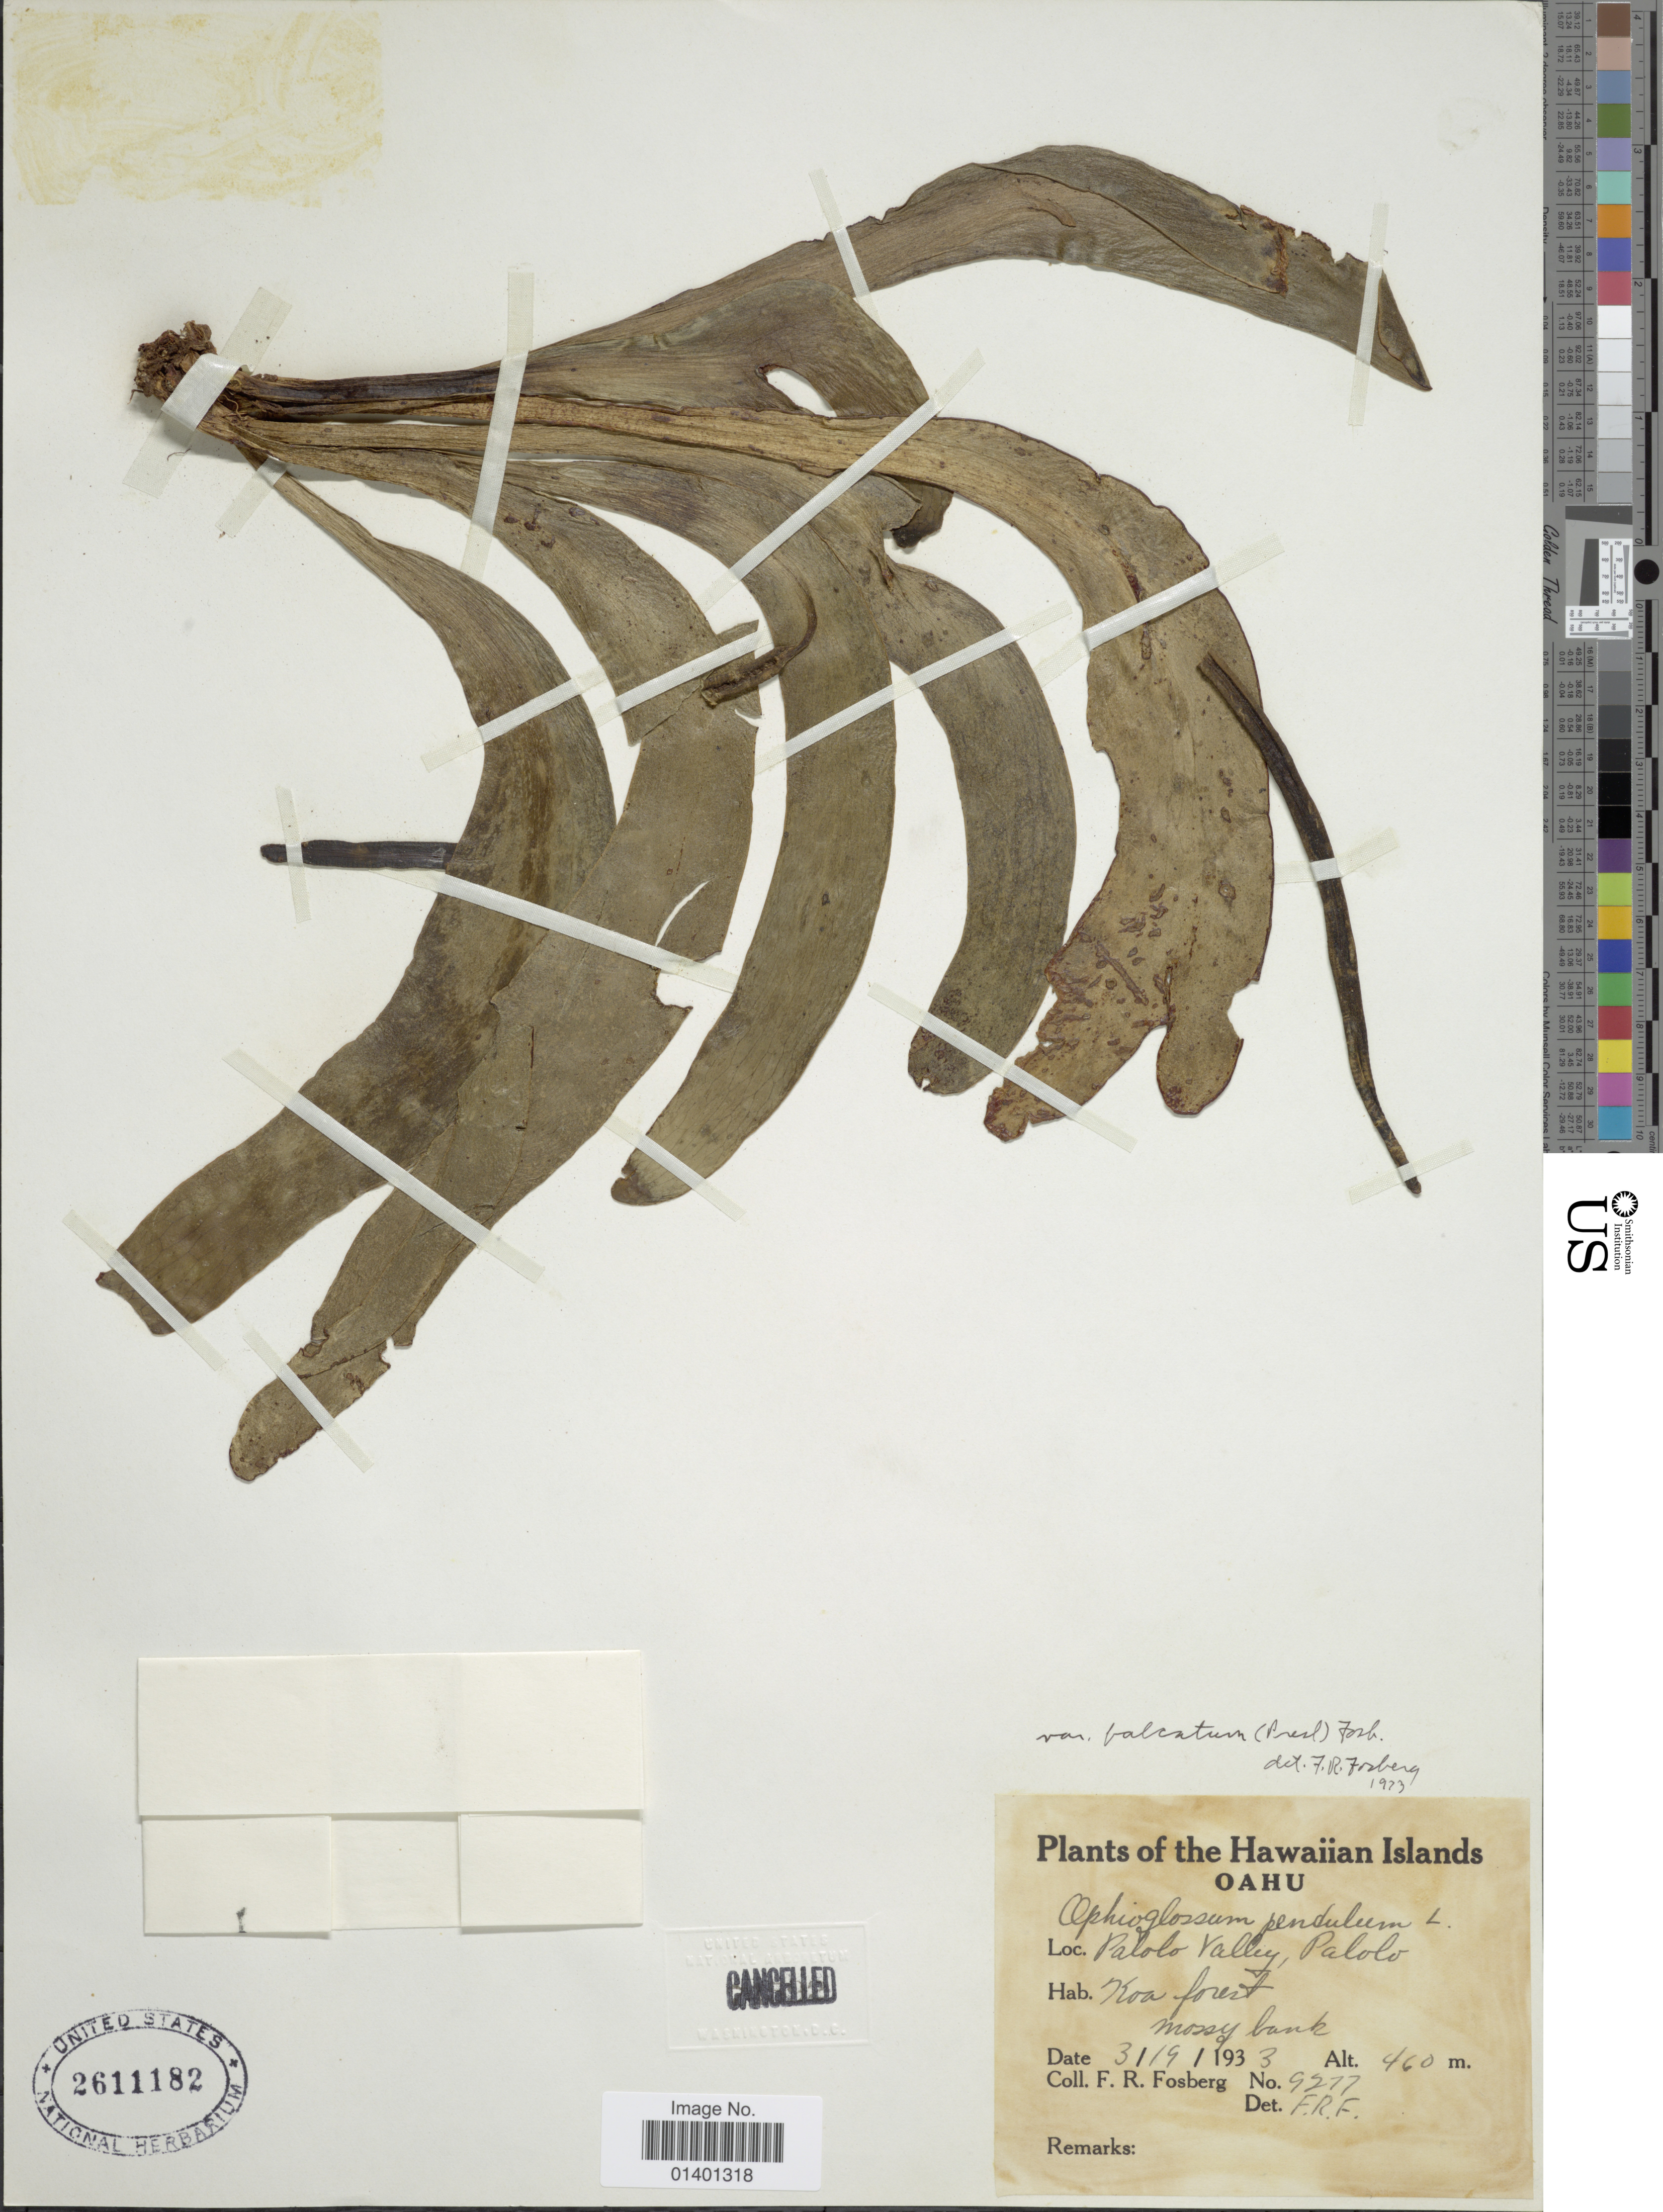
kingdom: Plantae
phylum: Tracheophyta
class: Polypodiopsida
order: Ophioglossales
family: Ophioglossaceae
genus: Ophioderma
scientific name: Ophioderma pendulum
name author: (L.) C. Presl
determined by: Wagner, W. L., (BOT), Smithsonian Institution - National Museum of Natural History (UNITED STATES)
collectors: F. R. Fosberg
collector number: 9277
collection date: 1933-03-19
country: United States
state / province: Hawaii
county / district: Honolulu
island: Oahu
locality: Hawaiian islands, Oahu, Palolo Valley, Palolo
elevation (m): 460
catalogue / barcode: US 2611182